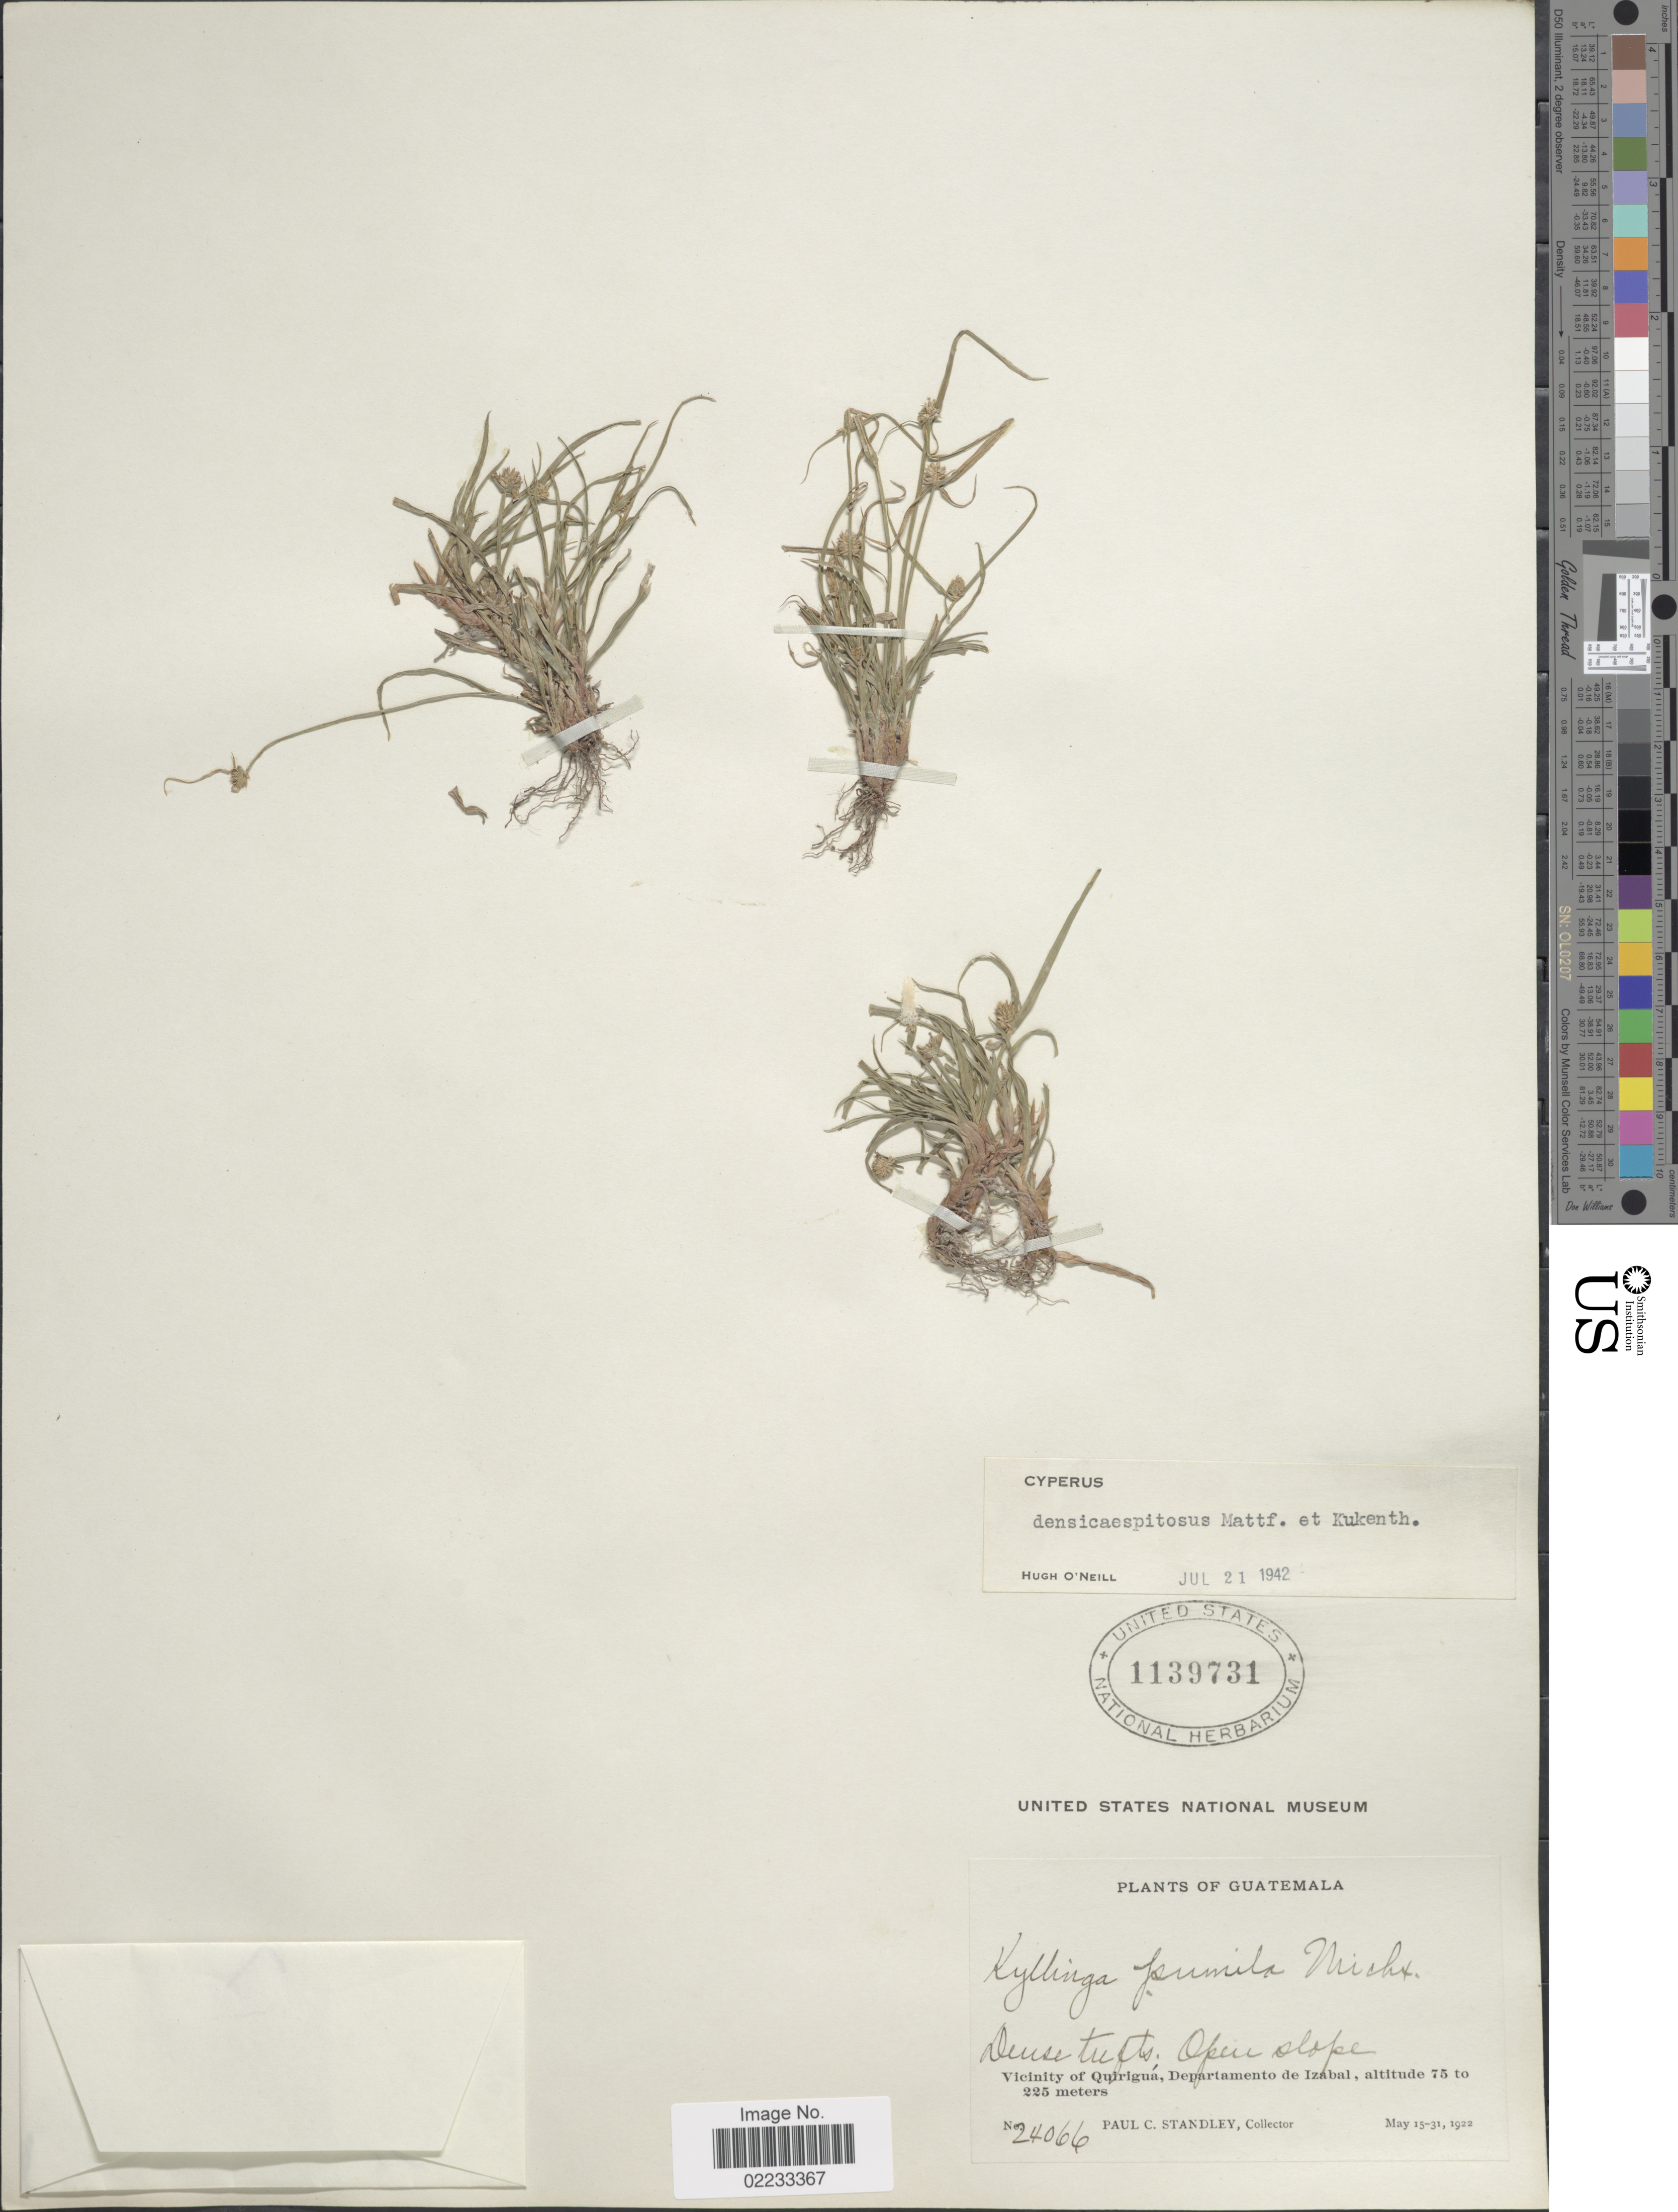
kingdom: Plantae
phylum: Tracheophyta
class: Liliopsida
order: Poales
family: Cyperaceae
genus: Cyperus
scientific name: Cyperus hortensis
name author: (Salzm. ex Steud.) Dorr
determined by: Strong, Mark T., (BOT), Smithsonian Institution - National Museum of Natural History (UNITED STATES)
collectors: P. C. Standley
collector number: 24066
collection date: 1922-05-15/1922-05-31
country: Guatemala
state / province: Izabal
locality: Dense tufts; open slope, Vicinity of Quirigua.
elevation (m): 75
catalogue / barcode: US 1139731